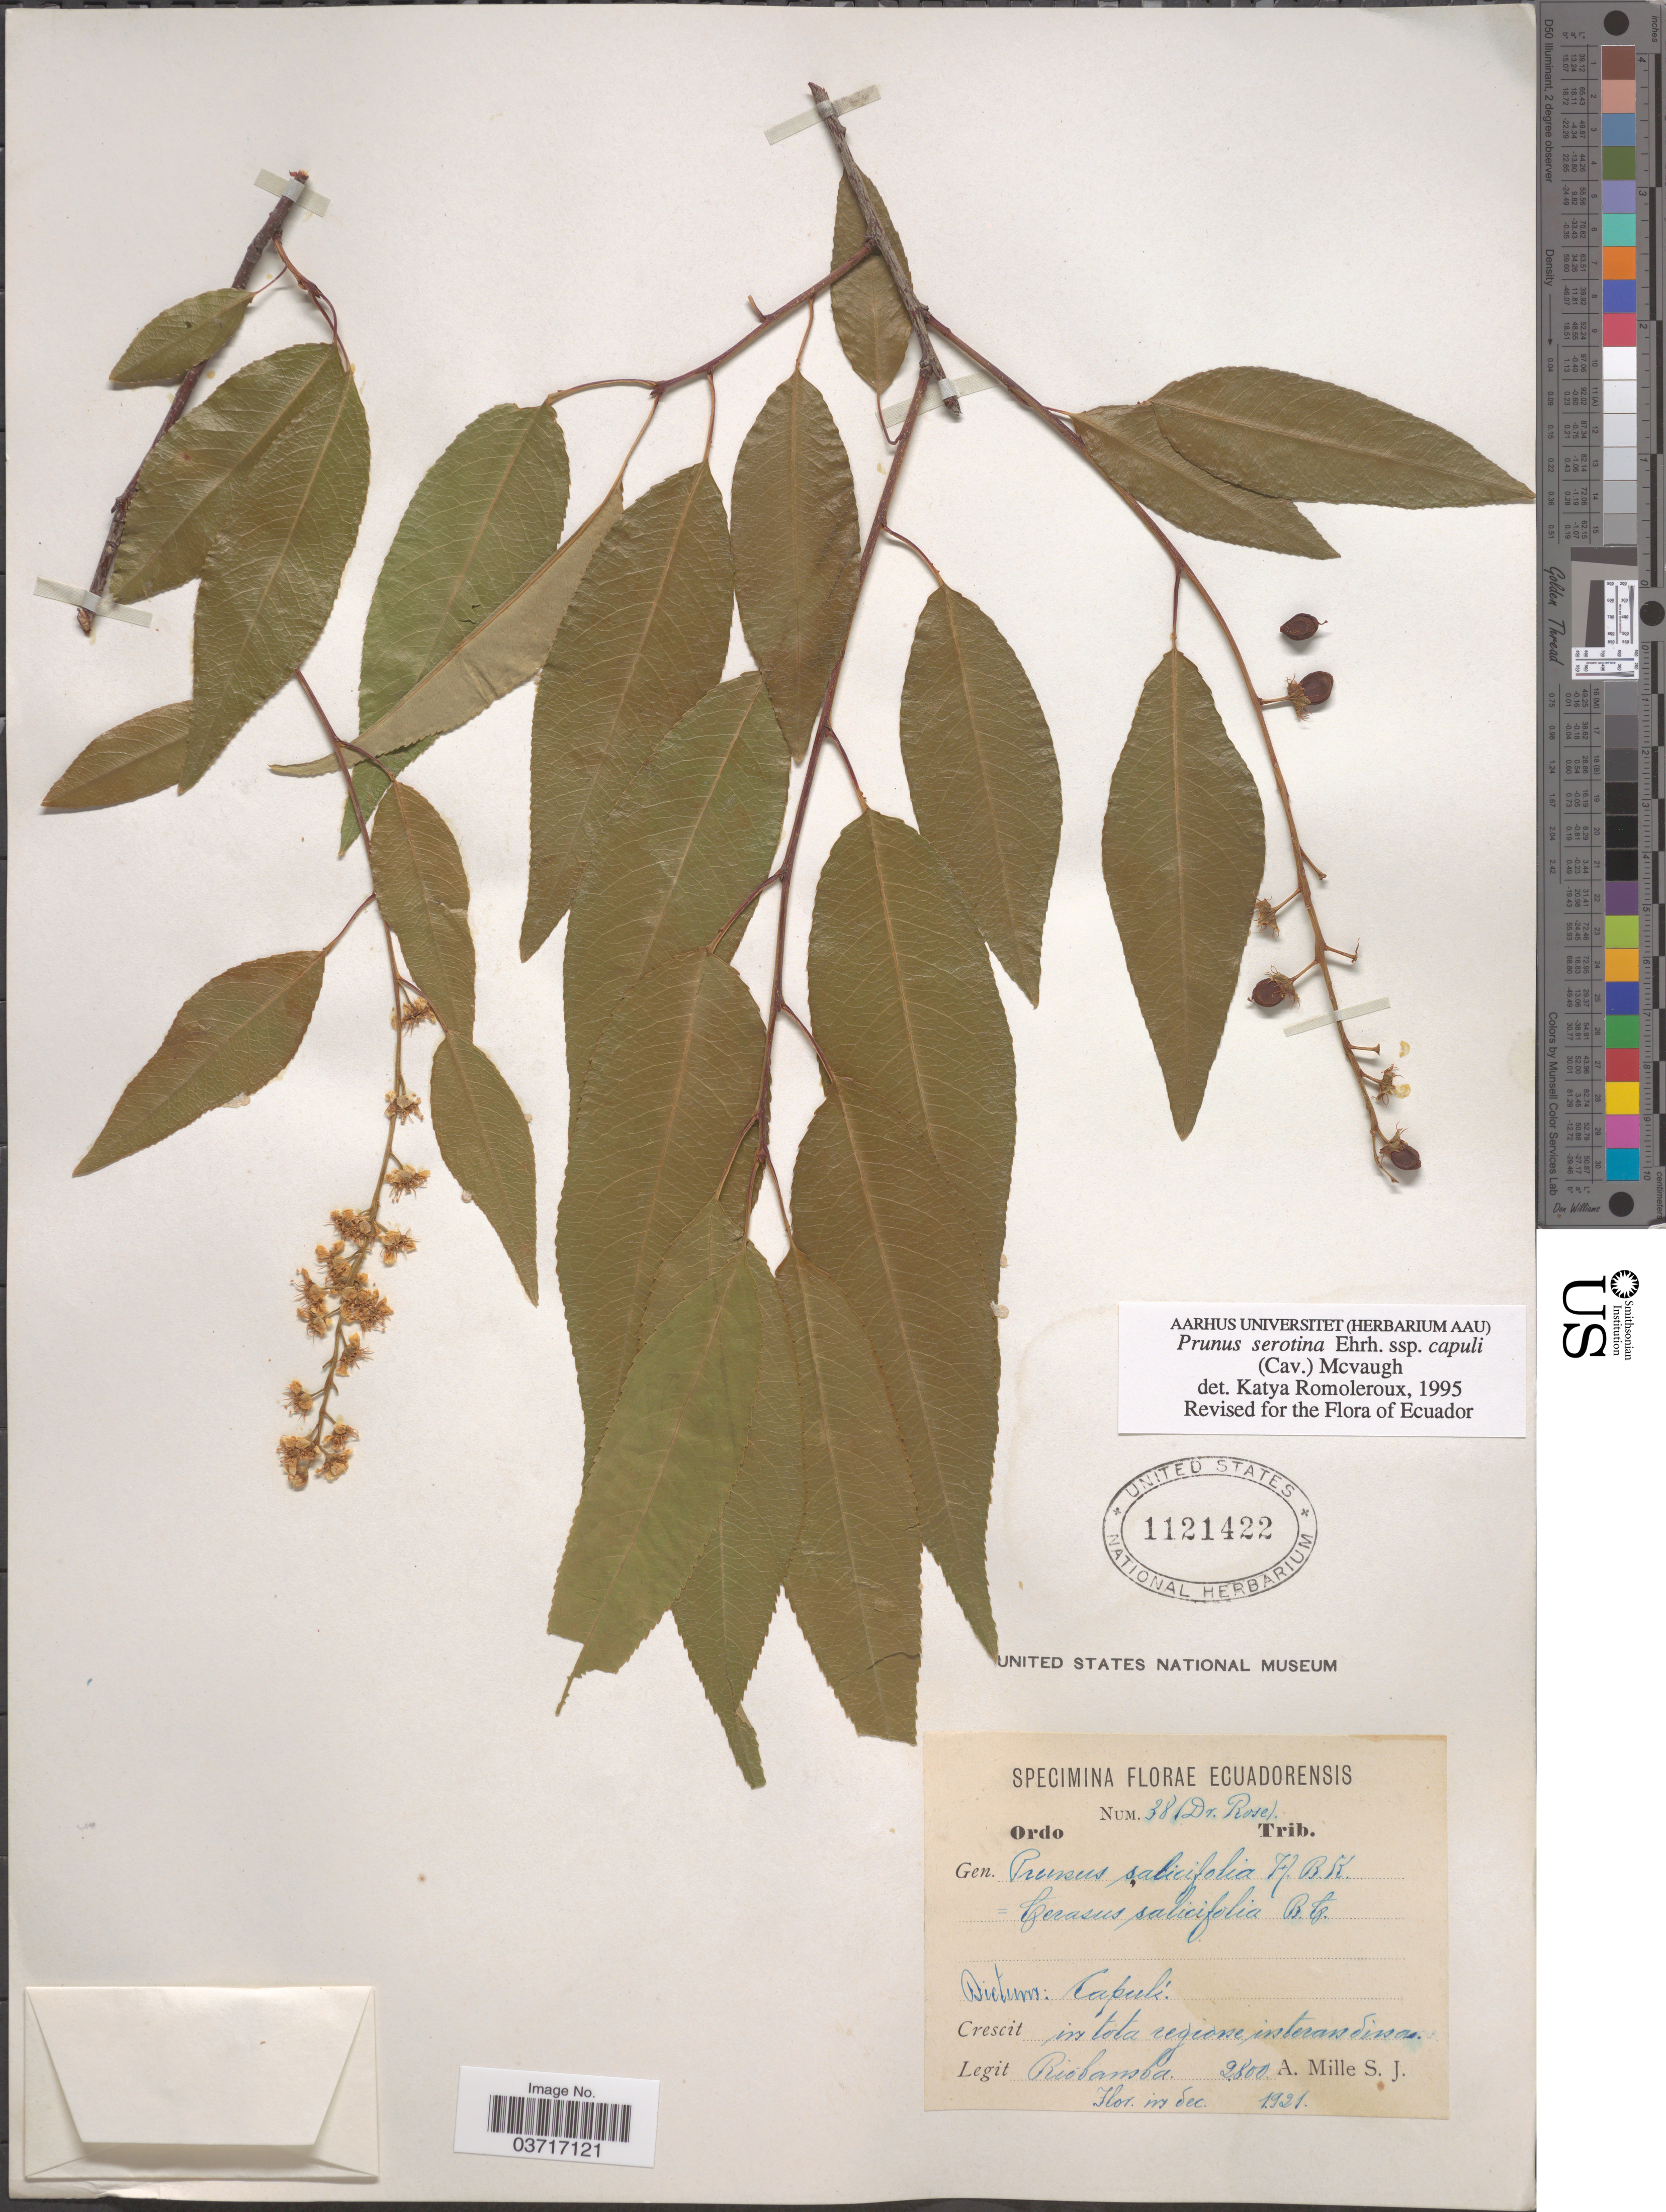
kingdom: Plantae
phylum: Tracheophyta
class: Magnoliopsida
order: Rosales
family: Rosaceae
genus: Prunus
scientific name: Prunus serotina subsp. capuli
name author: (Cav. ex Spreng.) McVaugh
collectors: A. Mille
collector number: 38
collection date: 1921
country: Ecuador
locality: Crescit in tota regione interandina. Riobamba.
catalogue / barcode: US 1121422